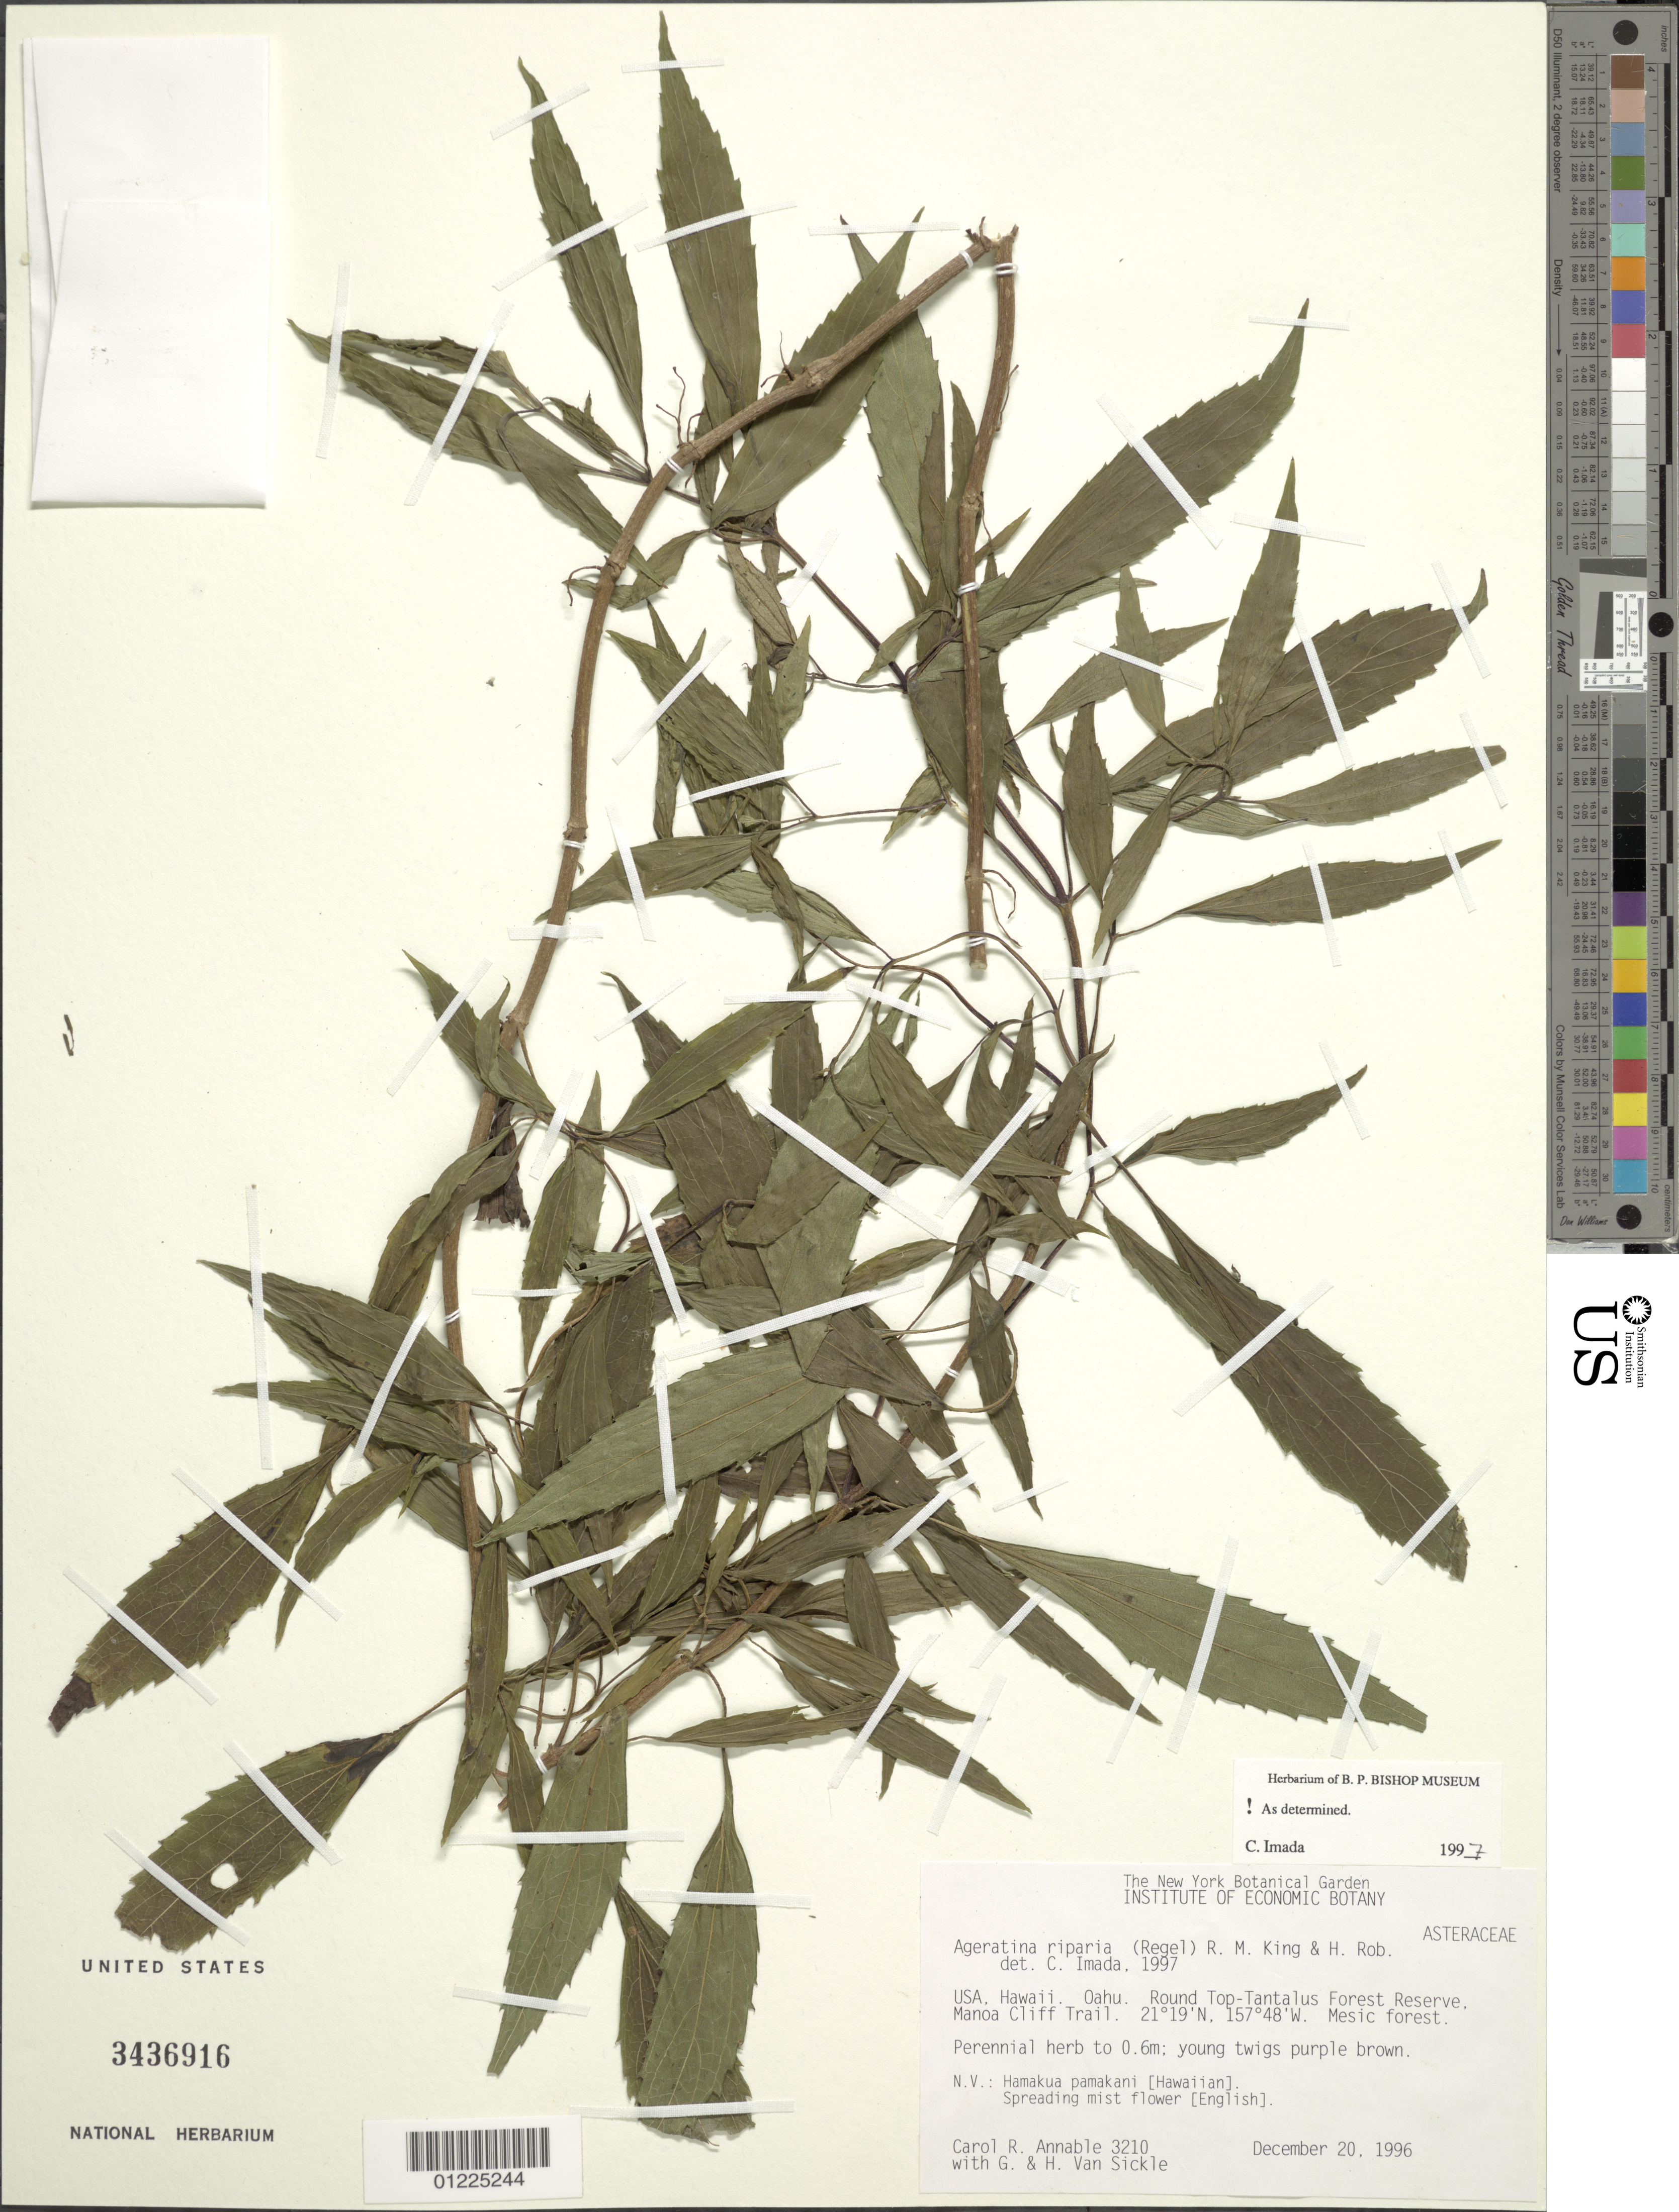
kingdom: Plantae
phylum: Tracheophyta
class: Magnoliopsida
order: Asterales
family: Asteraceae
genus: Ageratina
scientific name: Ageratina riparia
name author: (Regel) R.M. King & H. Rob.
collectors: C. R. Annable, H. Van Sickle & G. A. Van Sickle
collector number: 3210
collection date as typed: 20 Dec 1996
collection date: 1996-12-20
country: United States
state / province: Hawaii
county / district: Honolulu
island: Oahu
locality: Round Top-Tantalus Forest Reserve, Manoa Cliff Trail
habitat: Mesic forest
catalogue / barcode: US 3436916